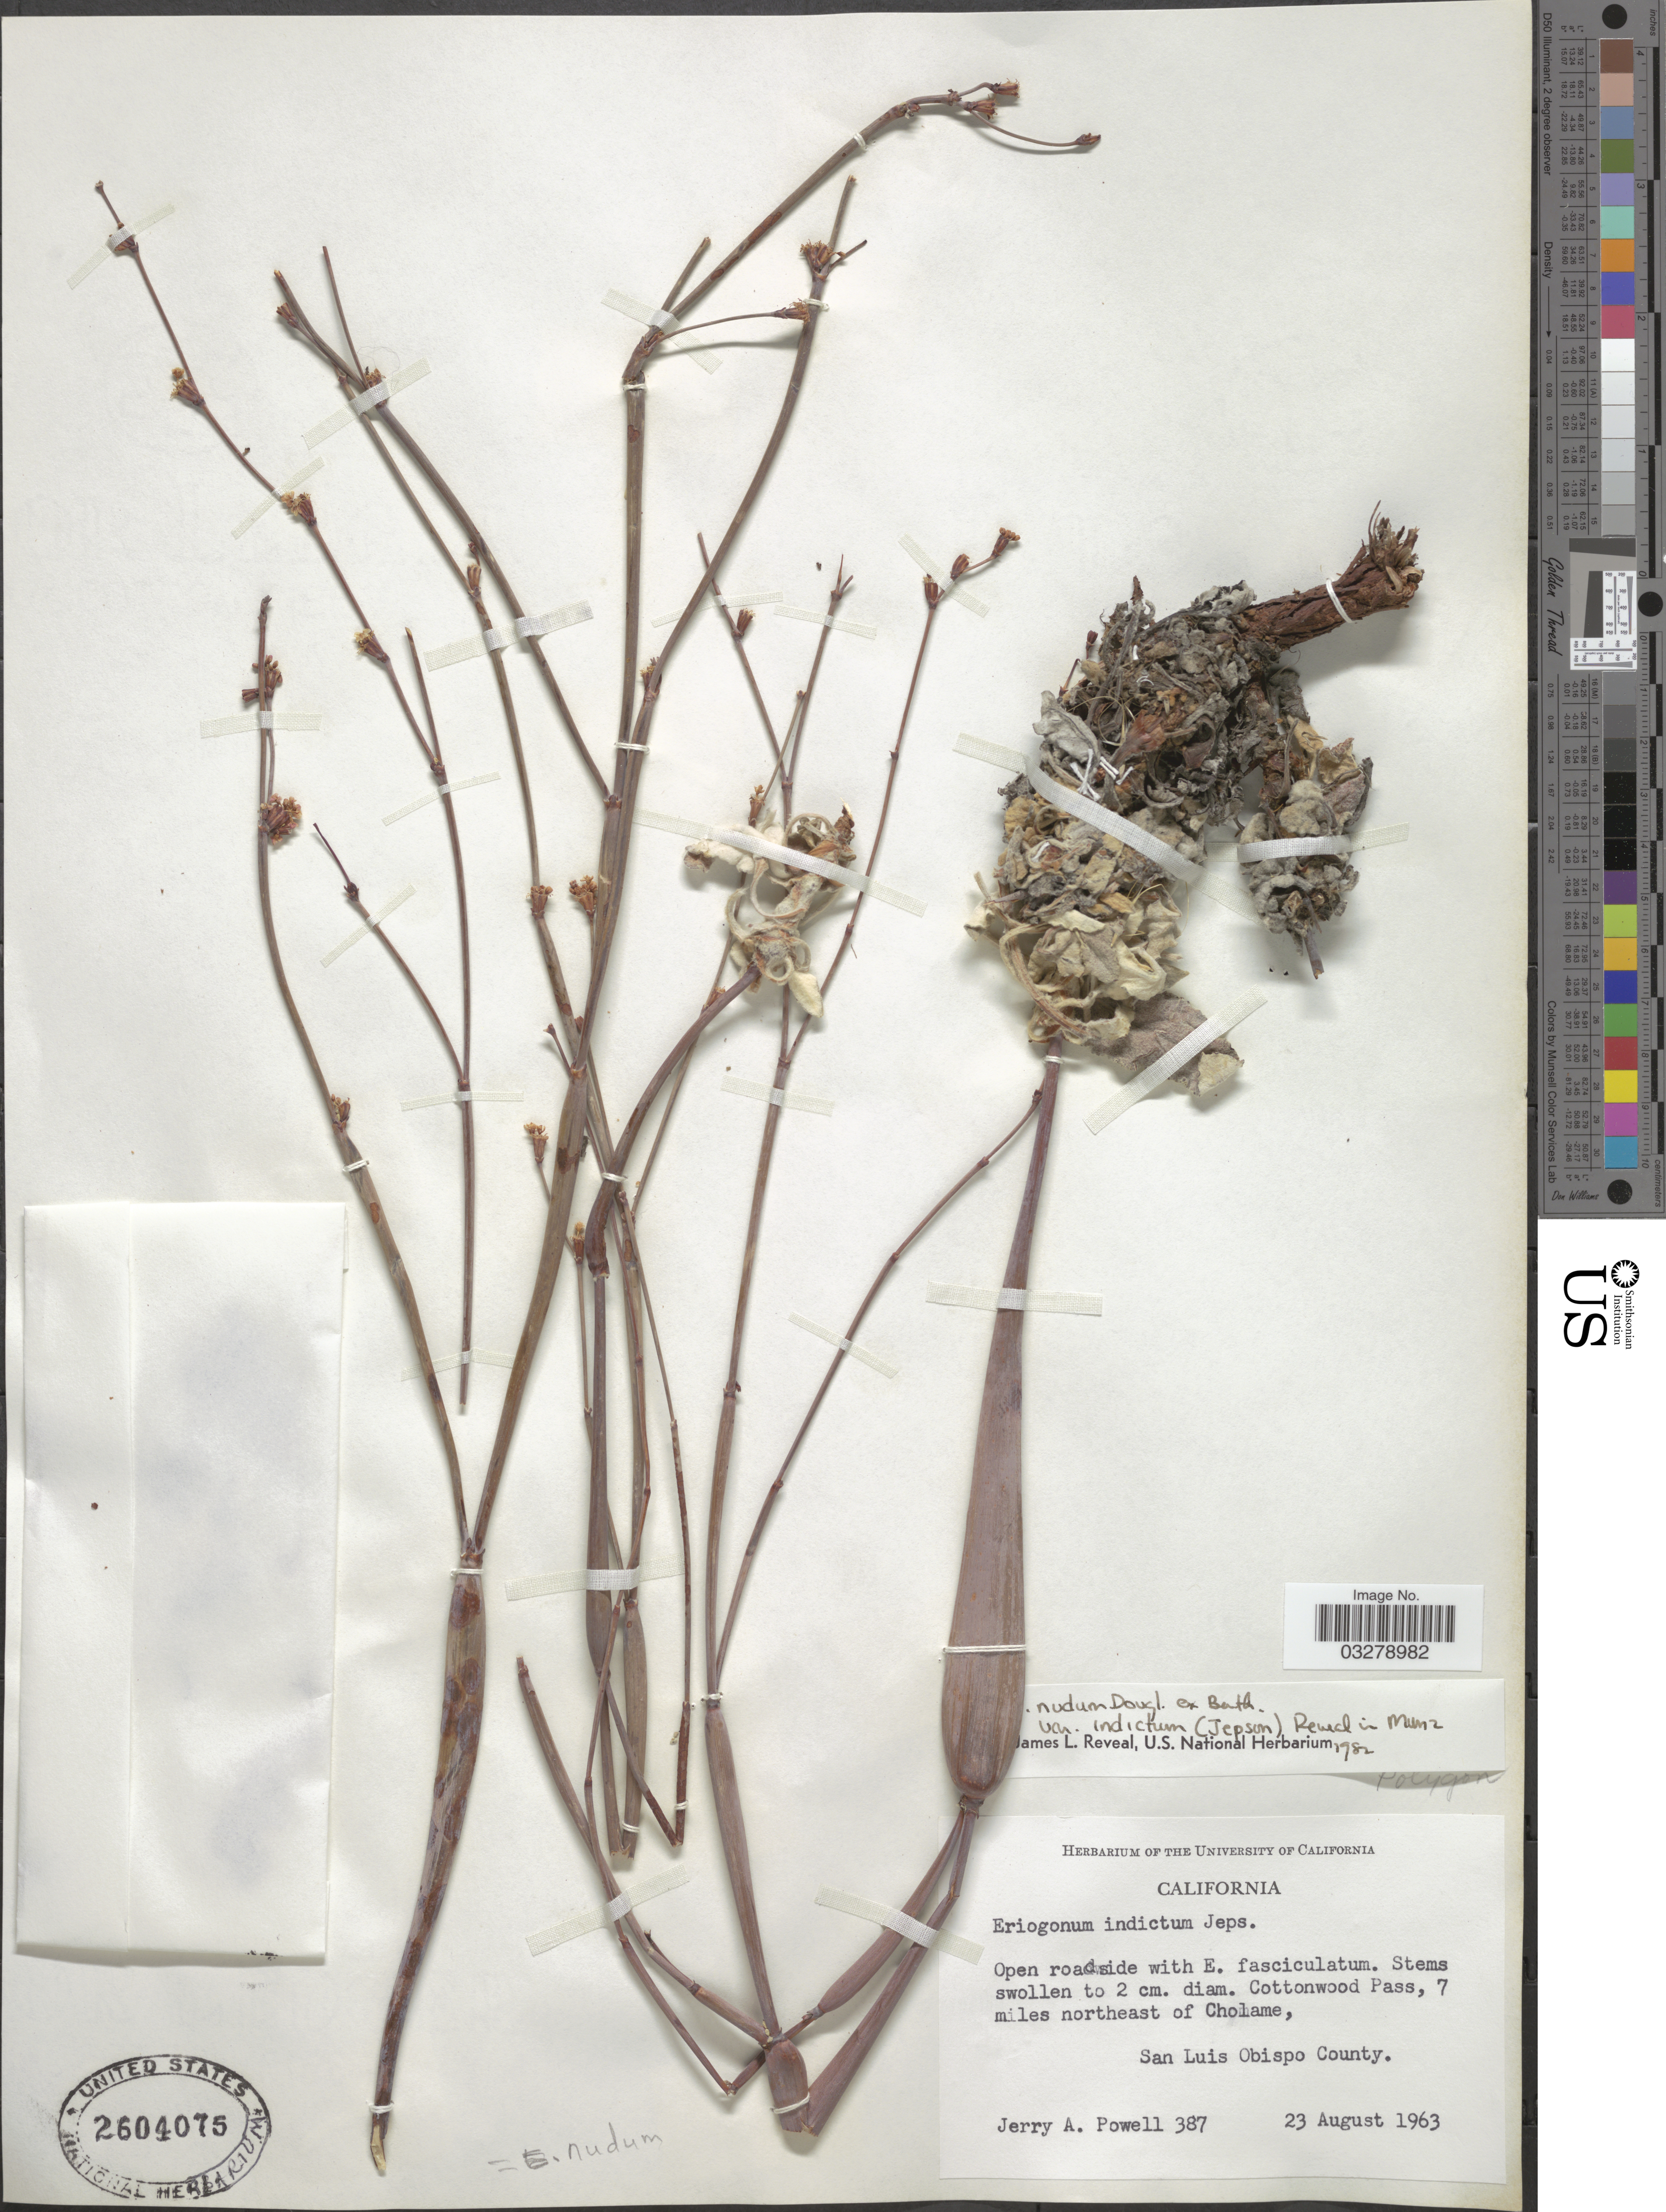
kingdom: Plantae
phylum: Tracheophyta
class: Magnoliopsida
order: Caryophyllales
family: Polygonaceae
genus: Eriogonum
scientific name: Eriogonum nudum var. indictum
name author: (Jeps.) Reveal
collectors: J. Powell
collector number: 387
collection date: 1963-08-23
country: United States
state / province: California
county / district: San Luis Obispo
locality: Cottonwood Pass, 7 miles northeast of Cholame, San Luis Obispo County.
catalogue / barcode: US 2604075